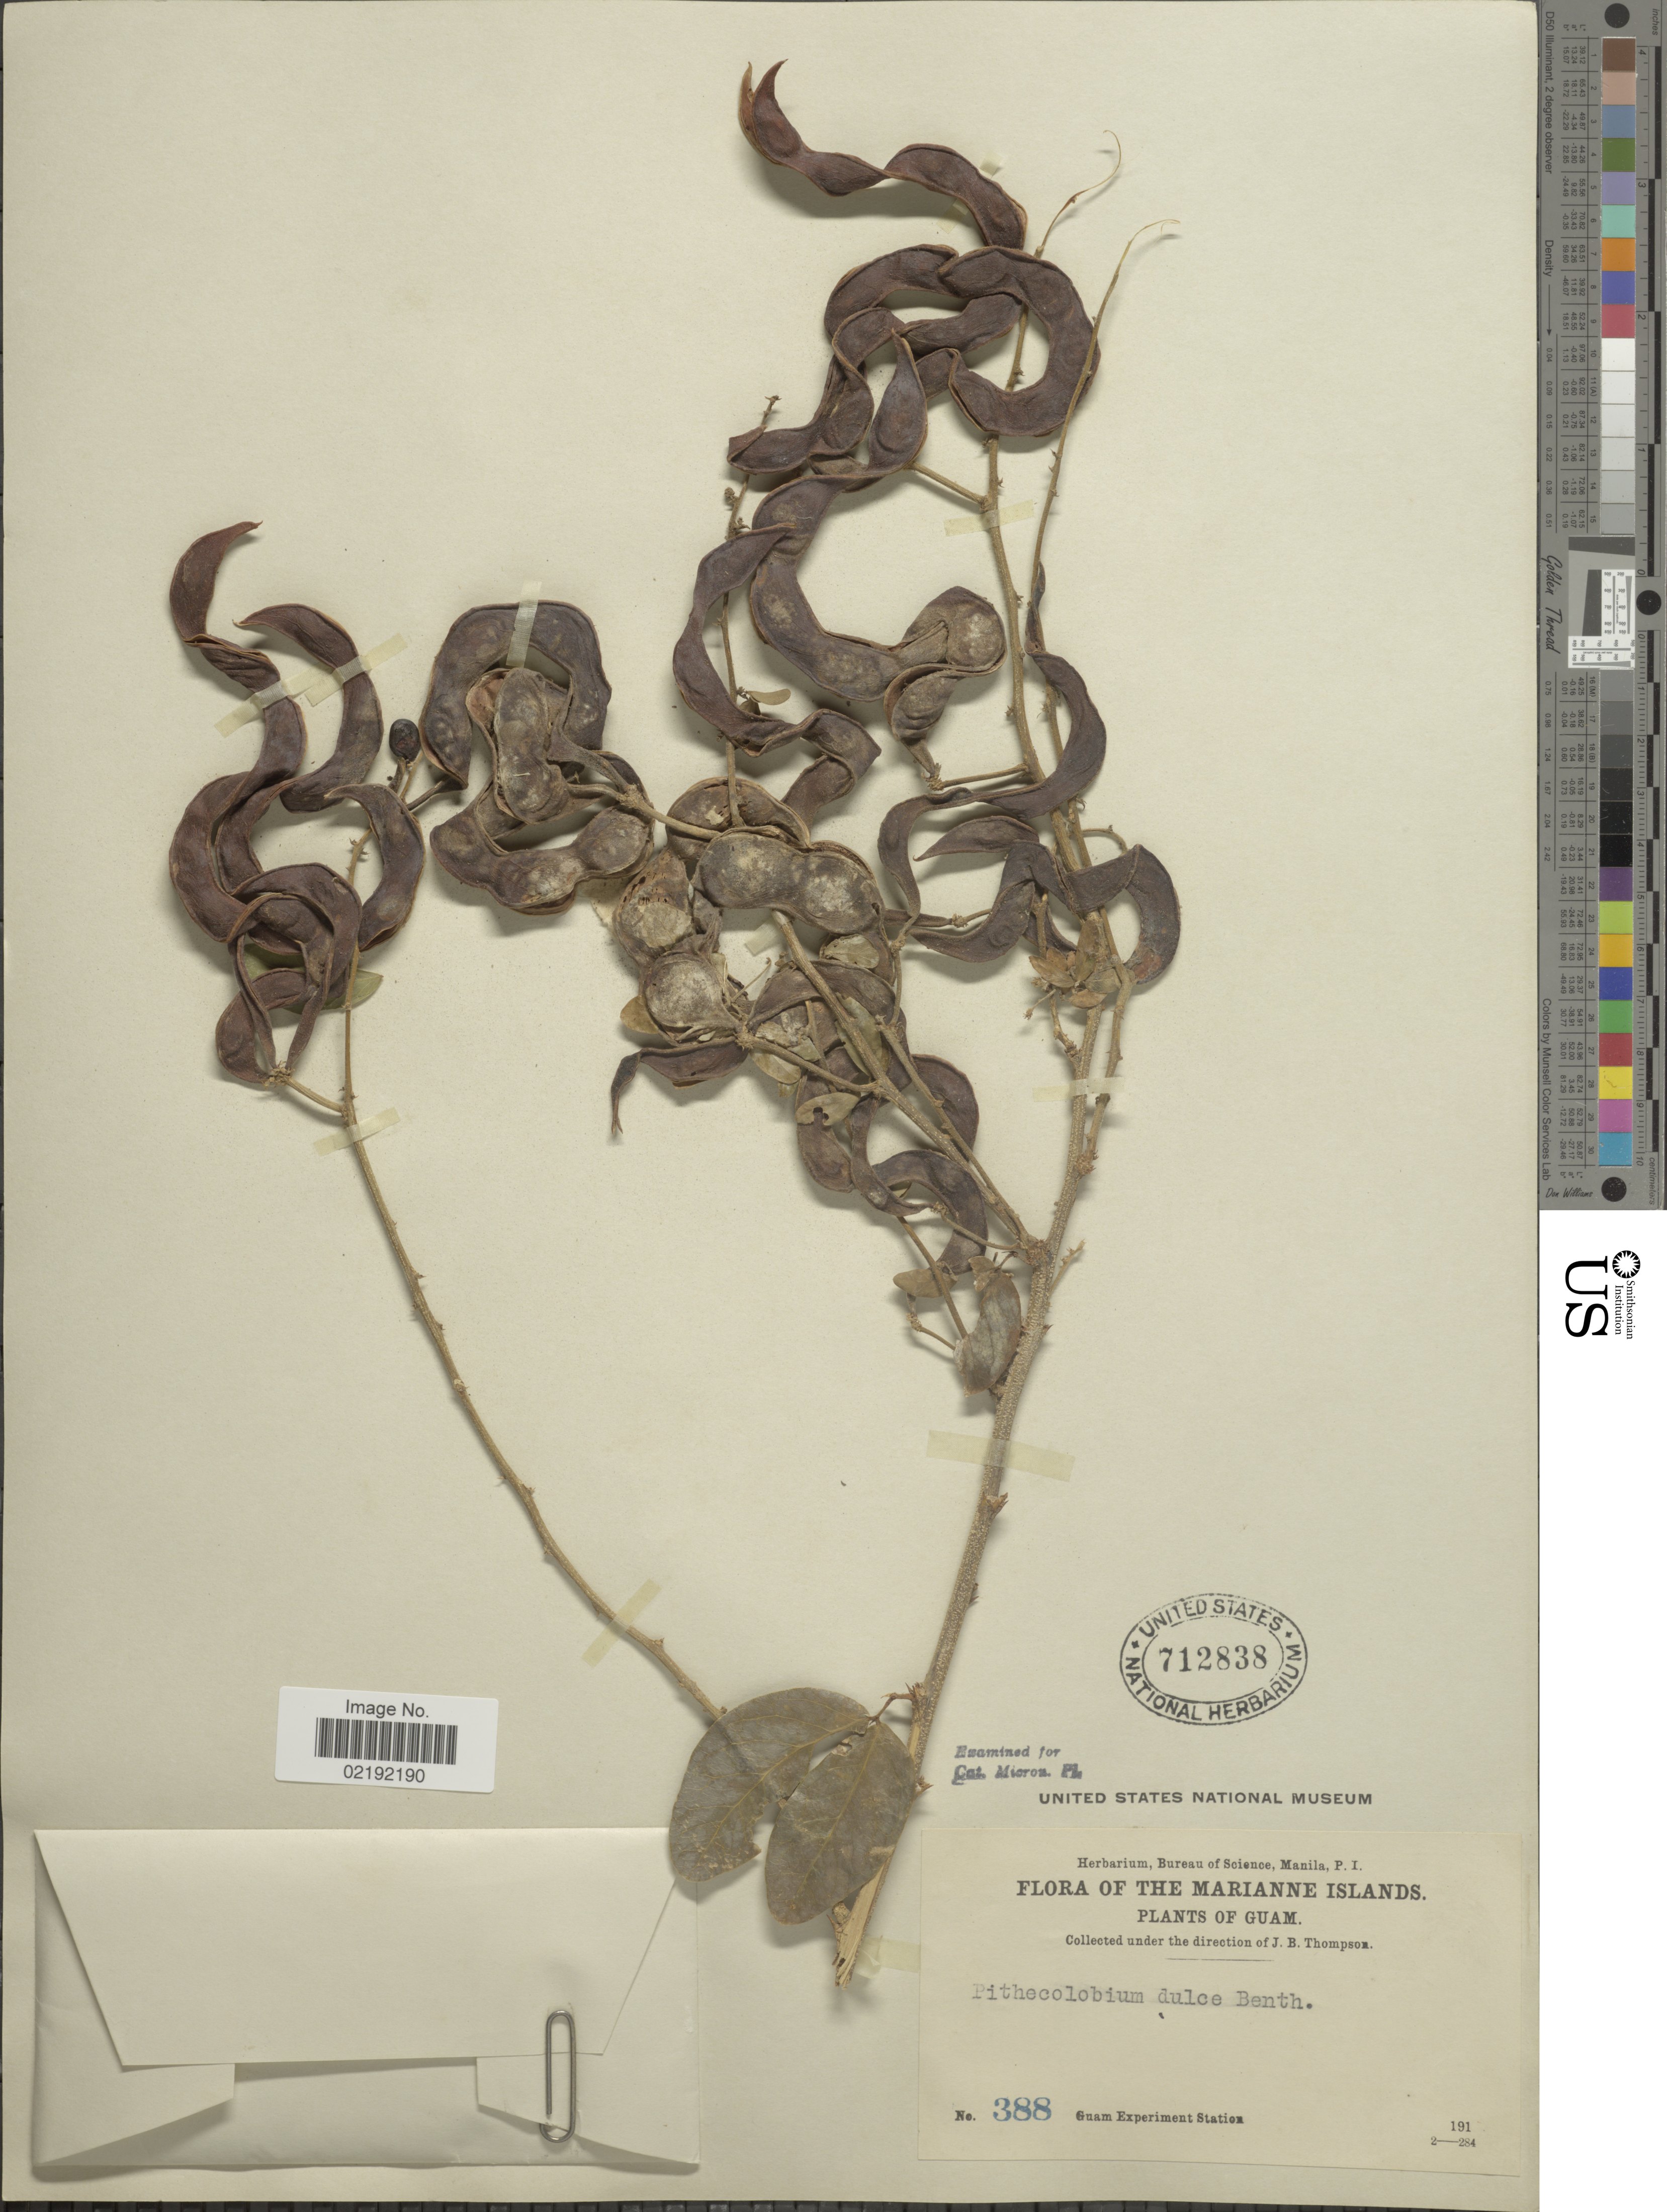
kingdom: Plantae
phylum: Tracheophyta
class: Magnoliopsida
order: Fabales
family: Fabaceae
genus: Pithecellobium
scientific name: Pithecellobium dulce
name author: (Roxb.) Benth.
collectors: J. B. Thompson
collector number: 388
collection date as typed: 191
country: Guam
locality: Marianne Islands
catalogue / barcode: US 712838